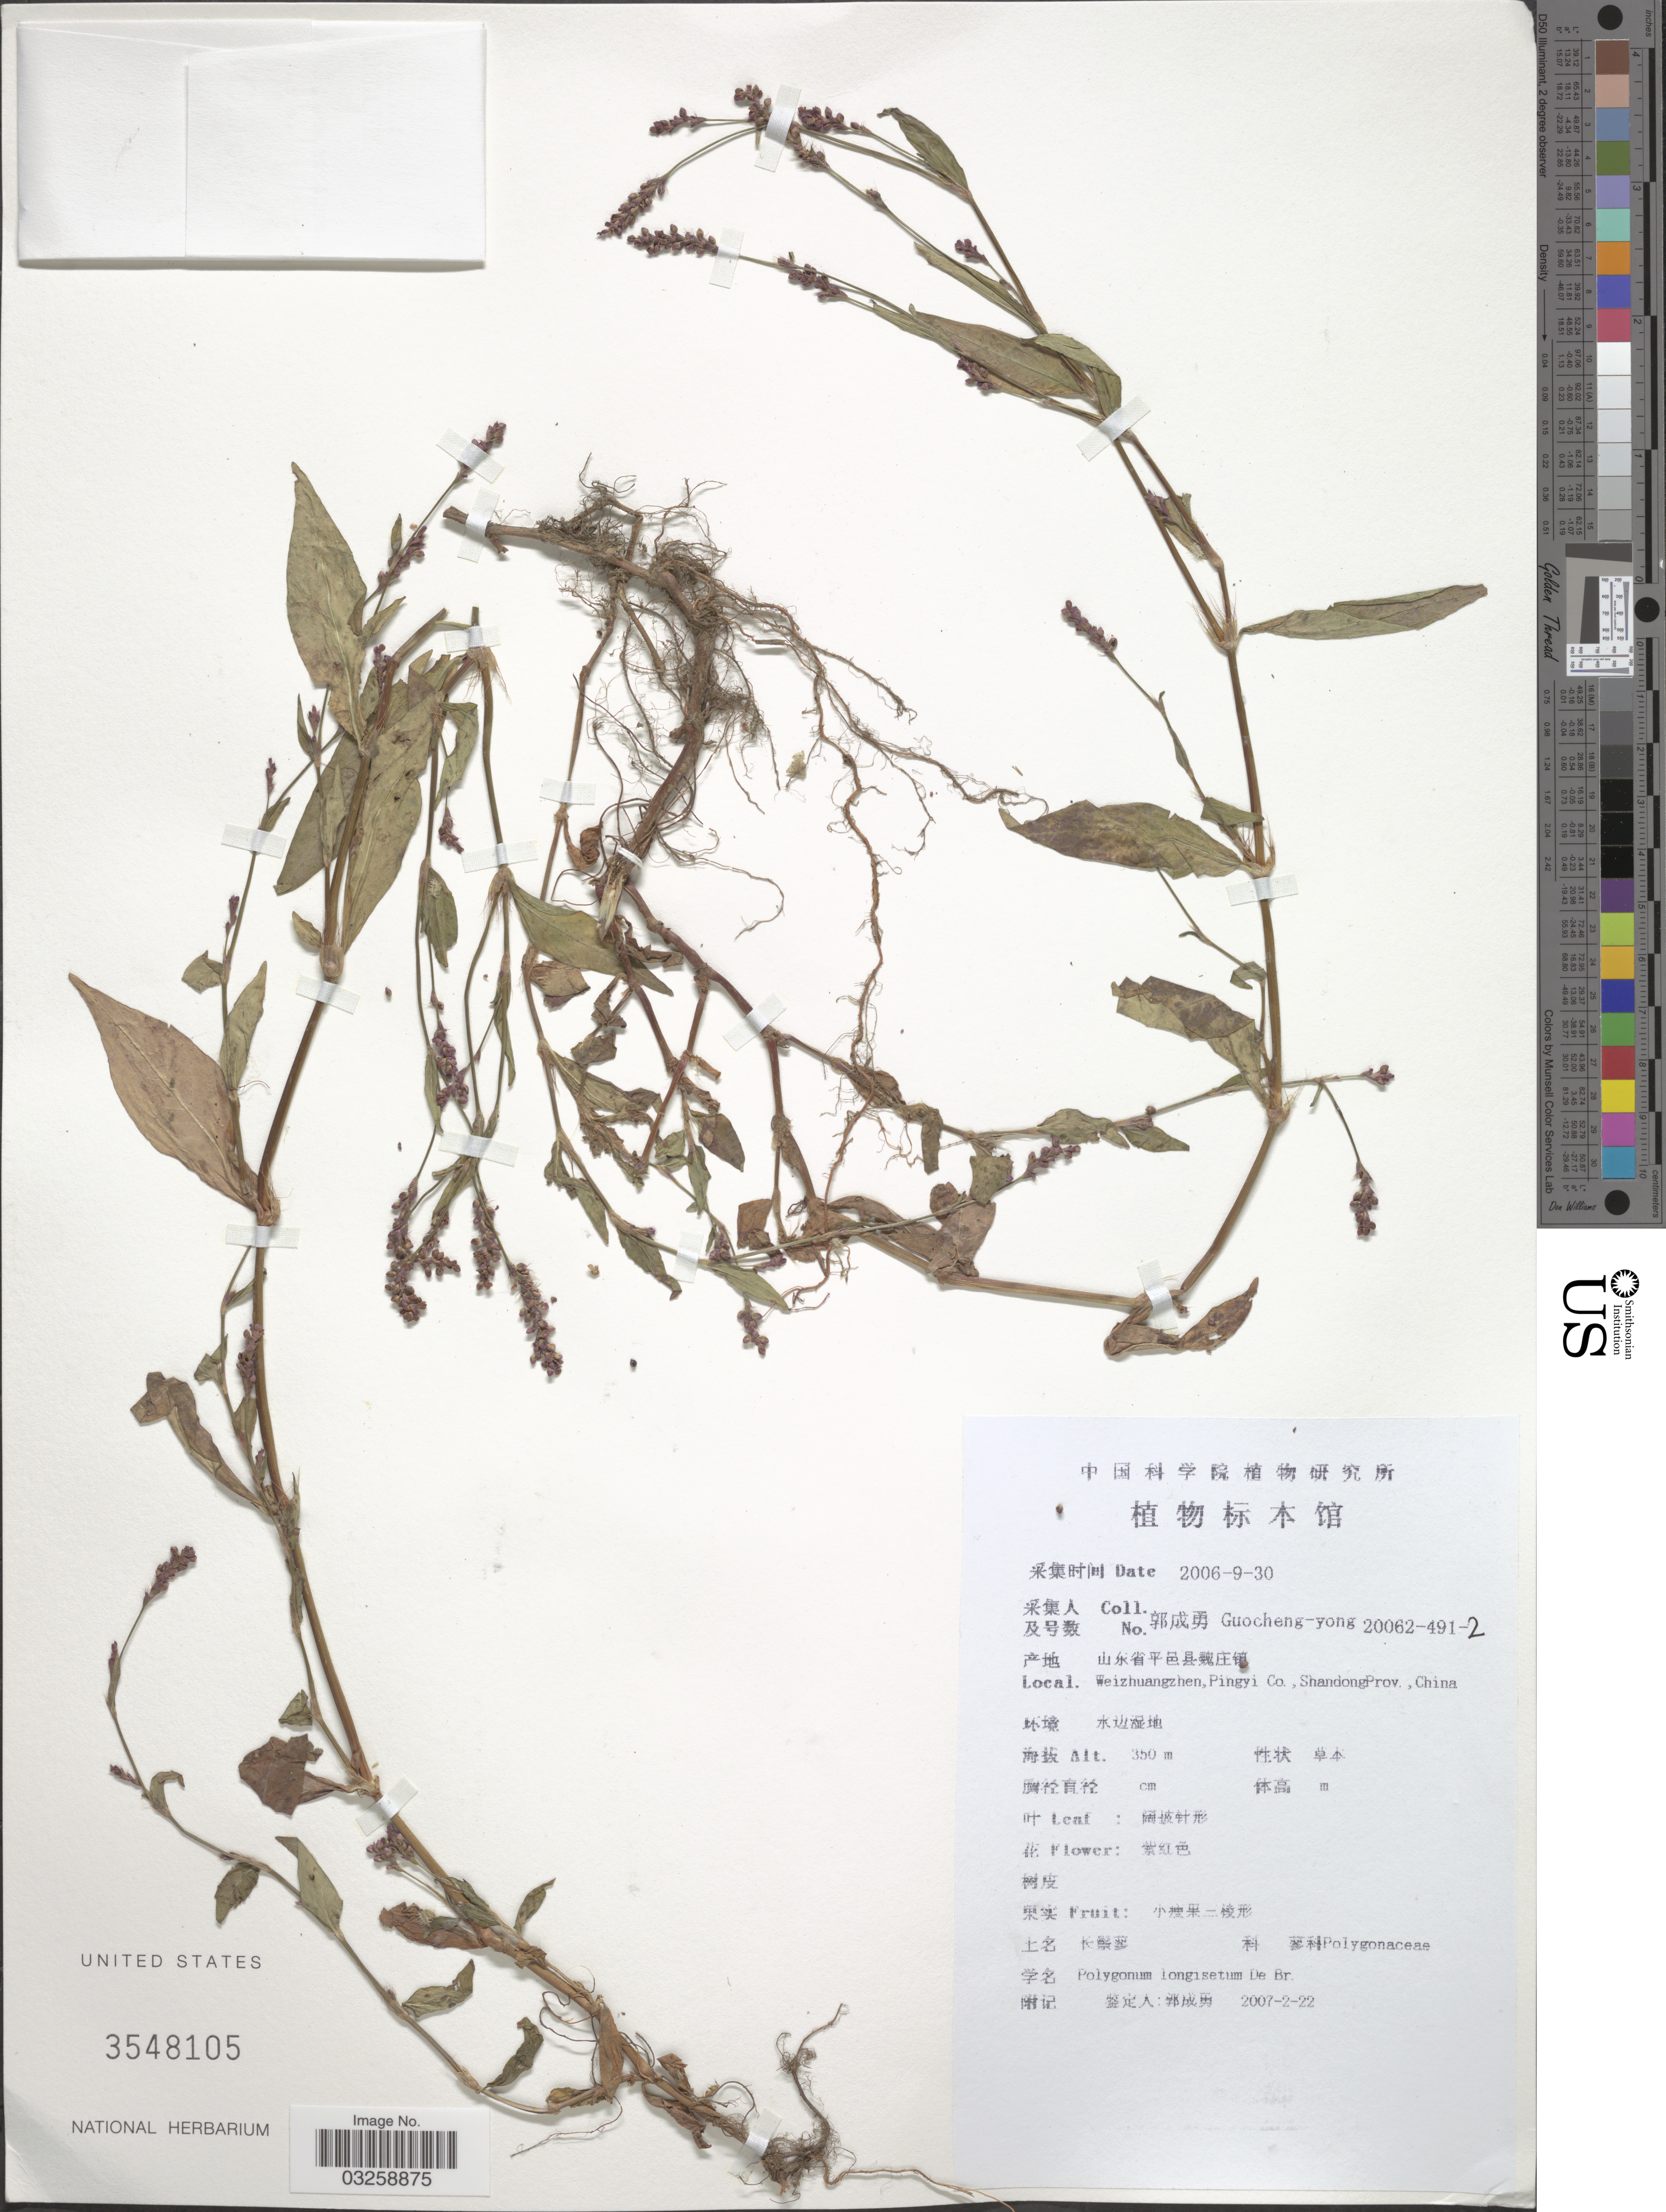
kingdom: Plantae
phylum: Tracheophyta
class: Magnoliopsida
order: Caryophyllales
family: Polygonaceae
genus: Polygonum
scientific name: Polygonum longisetum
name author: Bruijn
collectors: Guo cheng-yong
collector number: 20062-491-2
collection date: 2006-09-30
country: China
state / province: Shandong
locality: Weizhuangzhen, Pingyi Co., Shandong Prov.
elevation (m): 350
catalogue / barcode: US 3548105